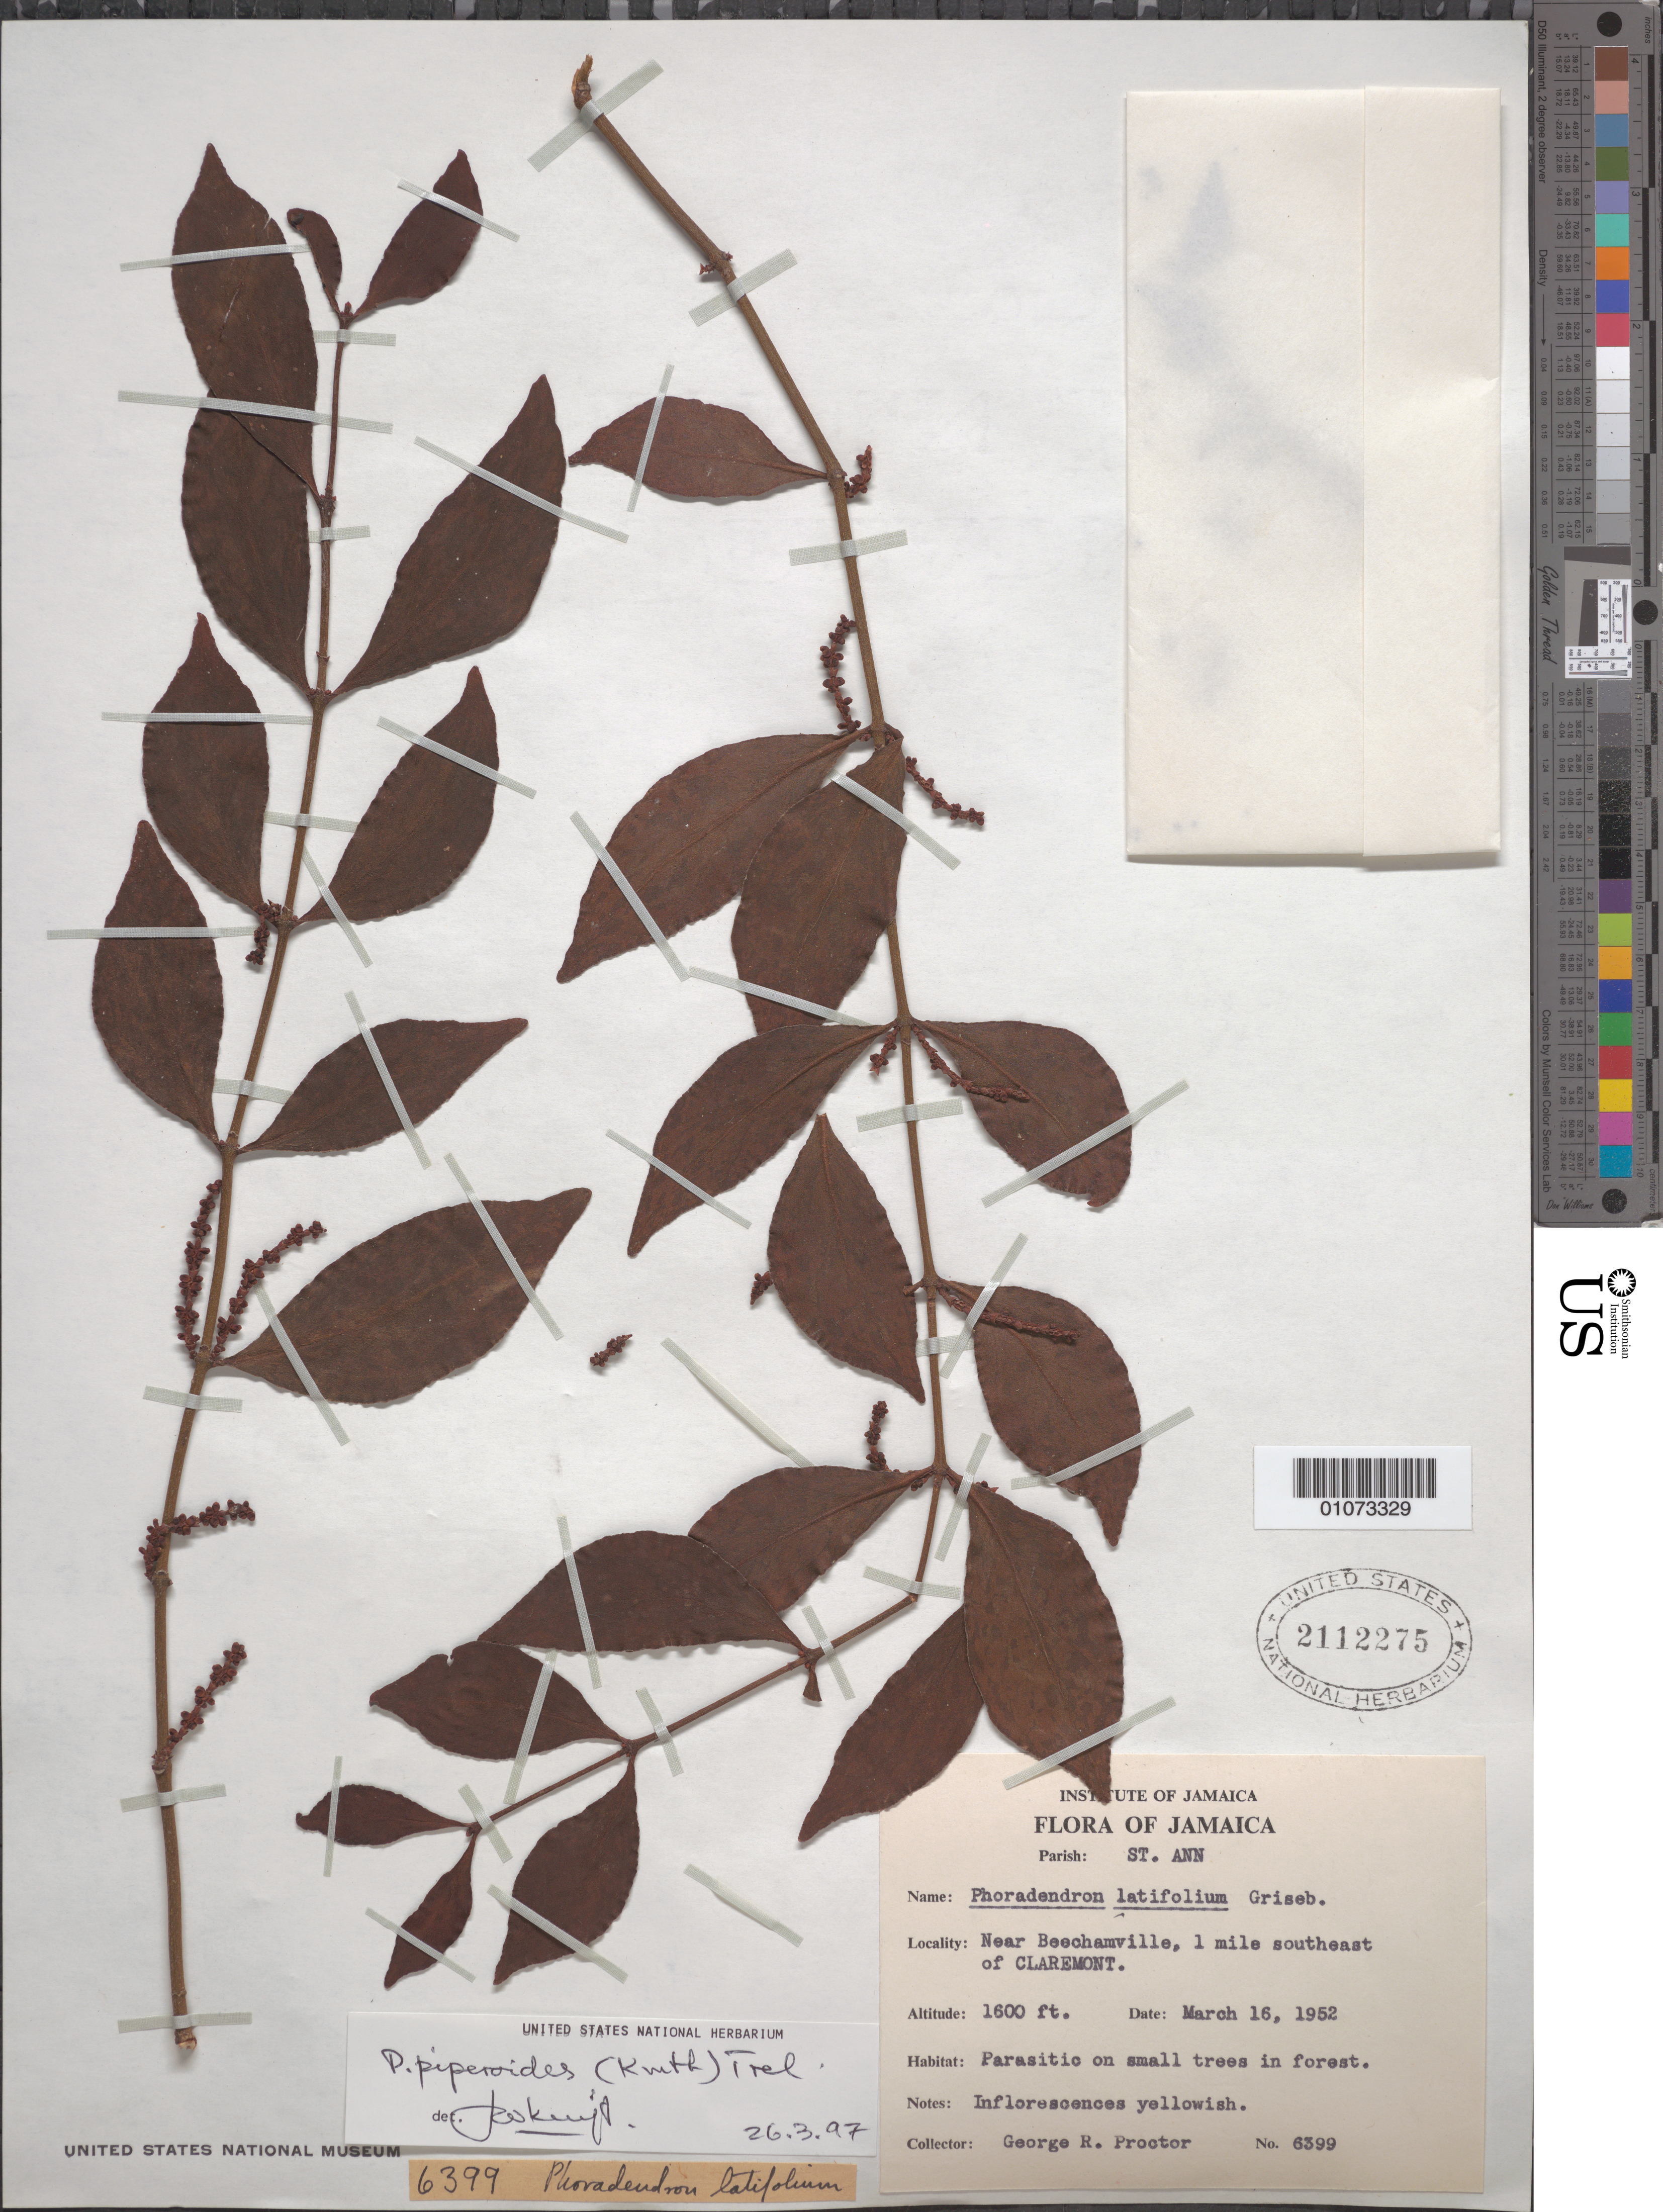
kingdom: Plantae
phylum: Tracheophyta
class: Magnoliopsida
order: Santalales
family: Viscaceae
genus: Phoradendron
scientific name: Phoradendron piperoides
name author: (Kunth) Trel.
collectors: G. R. Proctor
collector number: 6399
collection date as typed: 16 Mar 1952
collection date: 1952-03-16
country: Jamaica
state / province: Saint Ann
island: Jamaica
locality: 1 mile southeast of Claremont, near Beechamville.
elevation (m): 488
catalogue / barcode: US 2112275